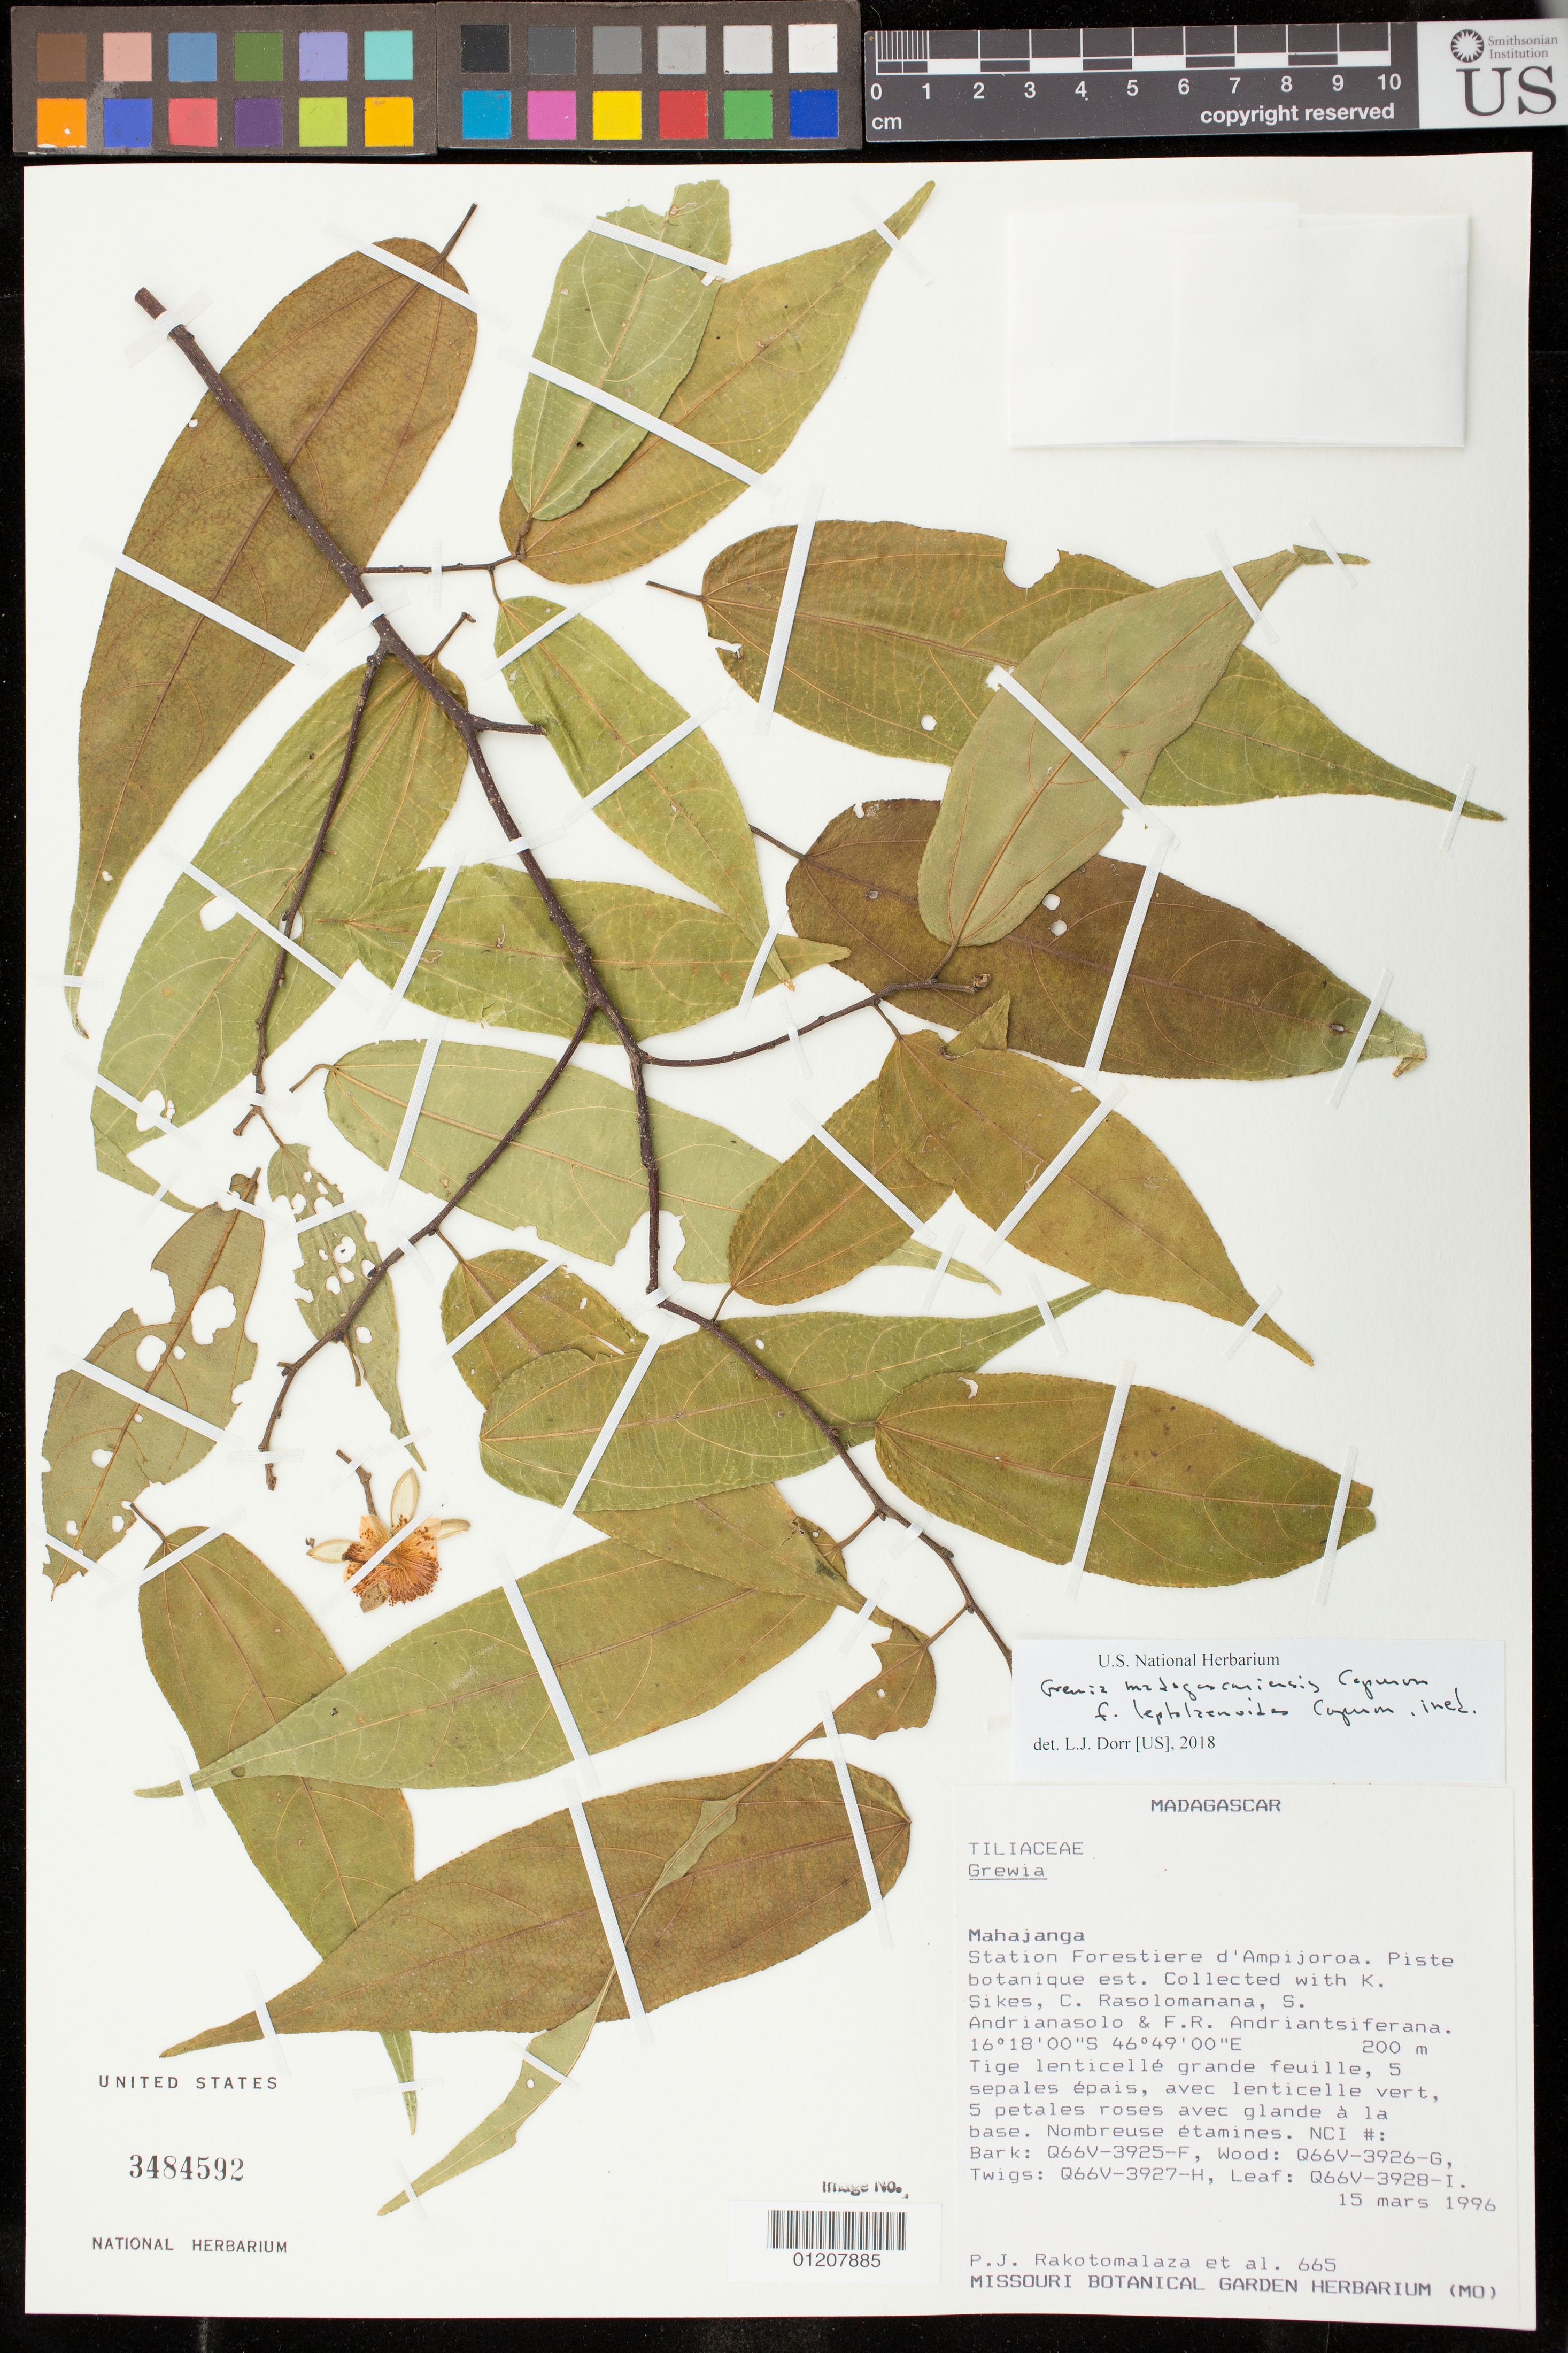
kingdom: Plantae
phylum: Tracheophyta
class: Magnoliopsida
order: Malvales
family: Malvaceae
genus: Grewia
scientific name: Grewia madagascariensis f. leptolaenoides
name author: Capuron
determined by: Dorr, L. J., (BOT), Smithsonian Institution - National Museum of Natural History (UNITED STATES)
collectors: P. J. Rakotomalaza, K. G. Sikes, C. Rasolomanana & S. Andrianasolo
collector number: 665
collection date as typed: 15 Mar 1996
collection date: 1996-03-15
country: Madagascar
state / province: Boeny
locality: Mahajanga: Station Forestiere d'Ampijoroa. Piste botanique est.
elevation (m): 200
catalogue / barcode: US 3484592